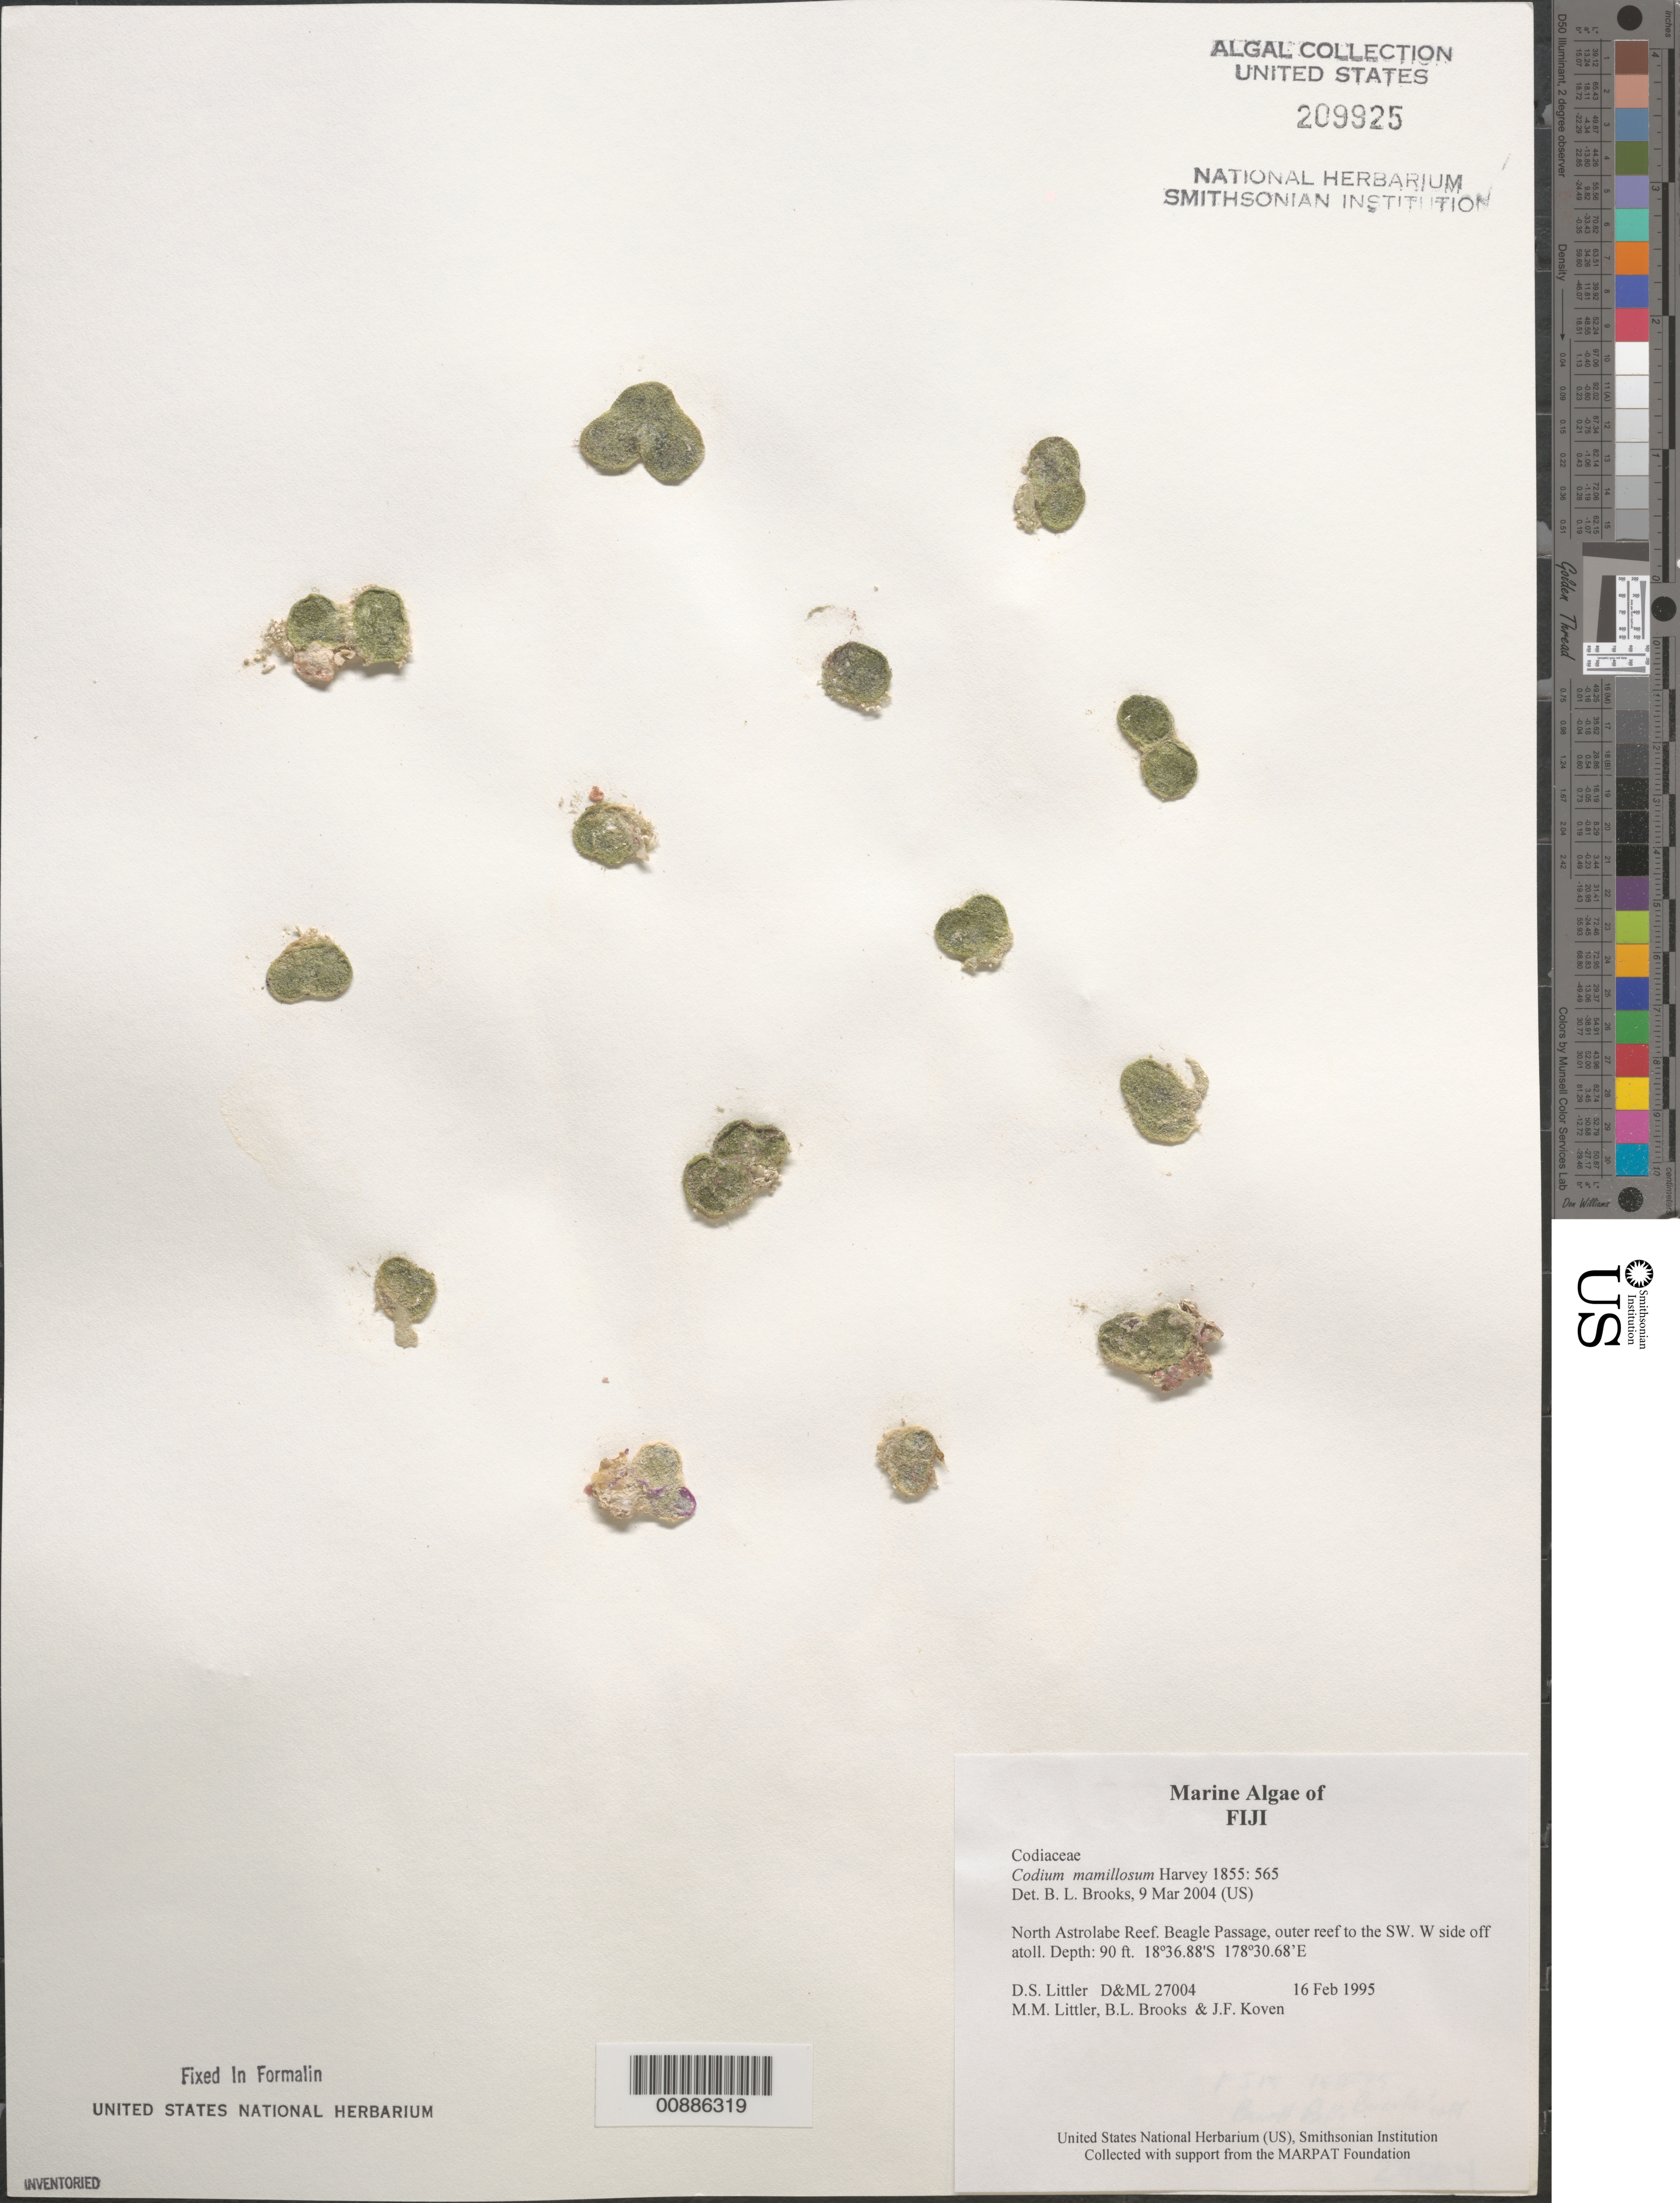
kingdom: Plantae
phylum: Chlorophyta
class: Ulvophyceae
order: Bryopsidales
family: Codiaceae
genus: Codium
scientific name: Codium mamillosum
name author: Harv.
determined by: Brooks, B. L., (BOT), Smithsonian Institution - National Museum of Natural History (UNITED STATES)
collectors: D. S. Littler, M. M. Littler, B. Brooks & J. Koven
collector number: D&ML 27004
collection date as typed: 16 Feb 1995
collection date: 1995-02-16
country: Fiji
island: North Astrolabe Reef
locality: North Astrolabe Reef, Beagle Passage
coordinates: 18 36.88'S, 178 30.68'E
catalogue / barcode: US 209925